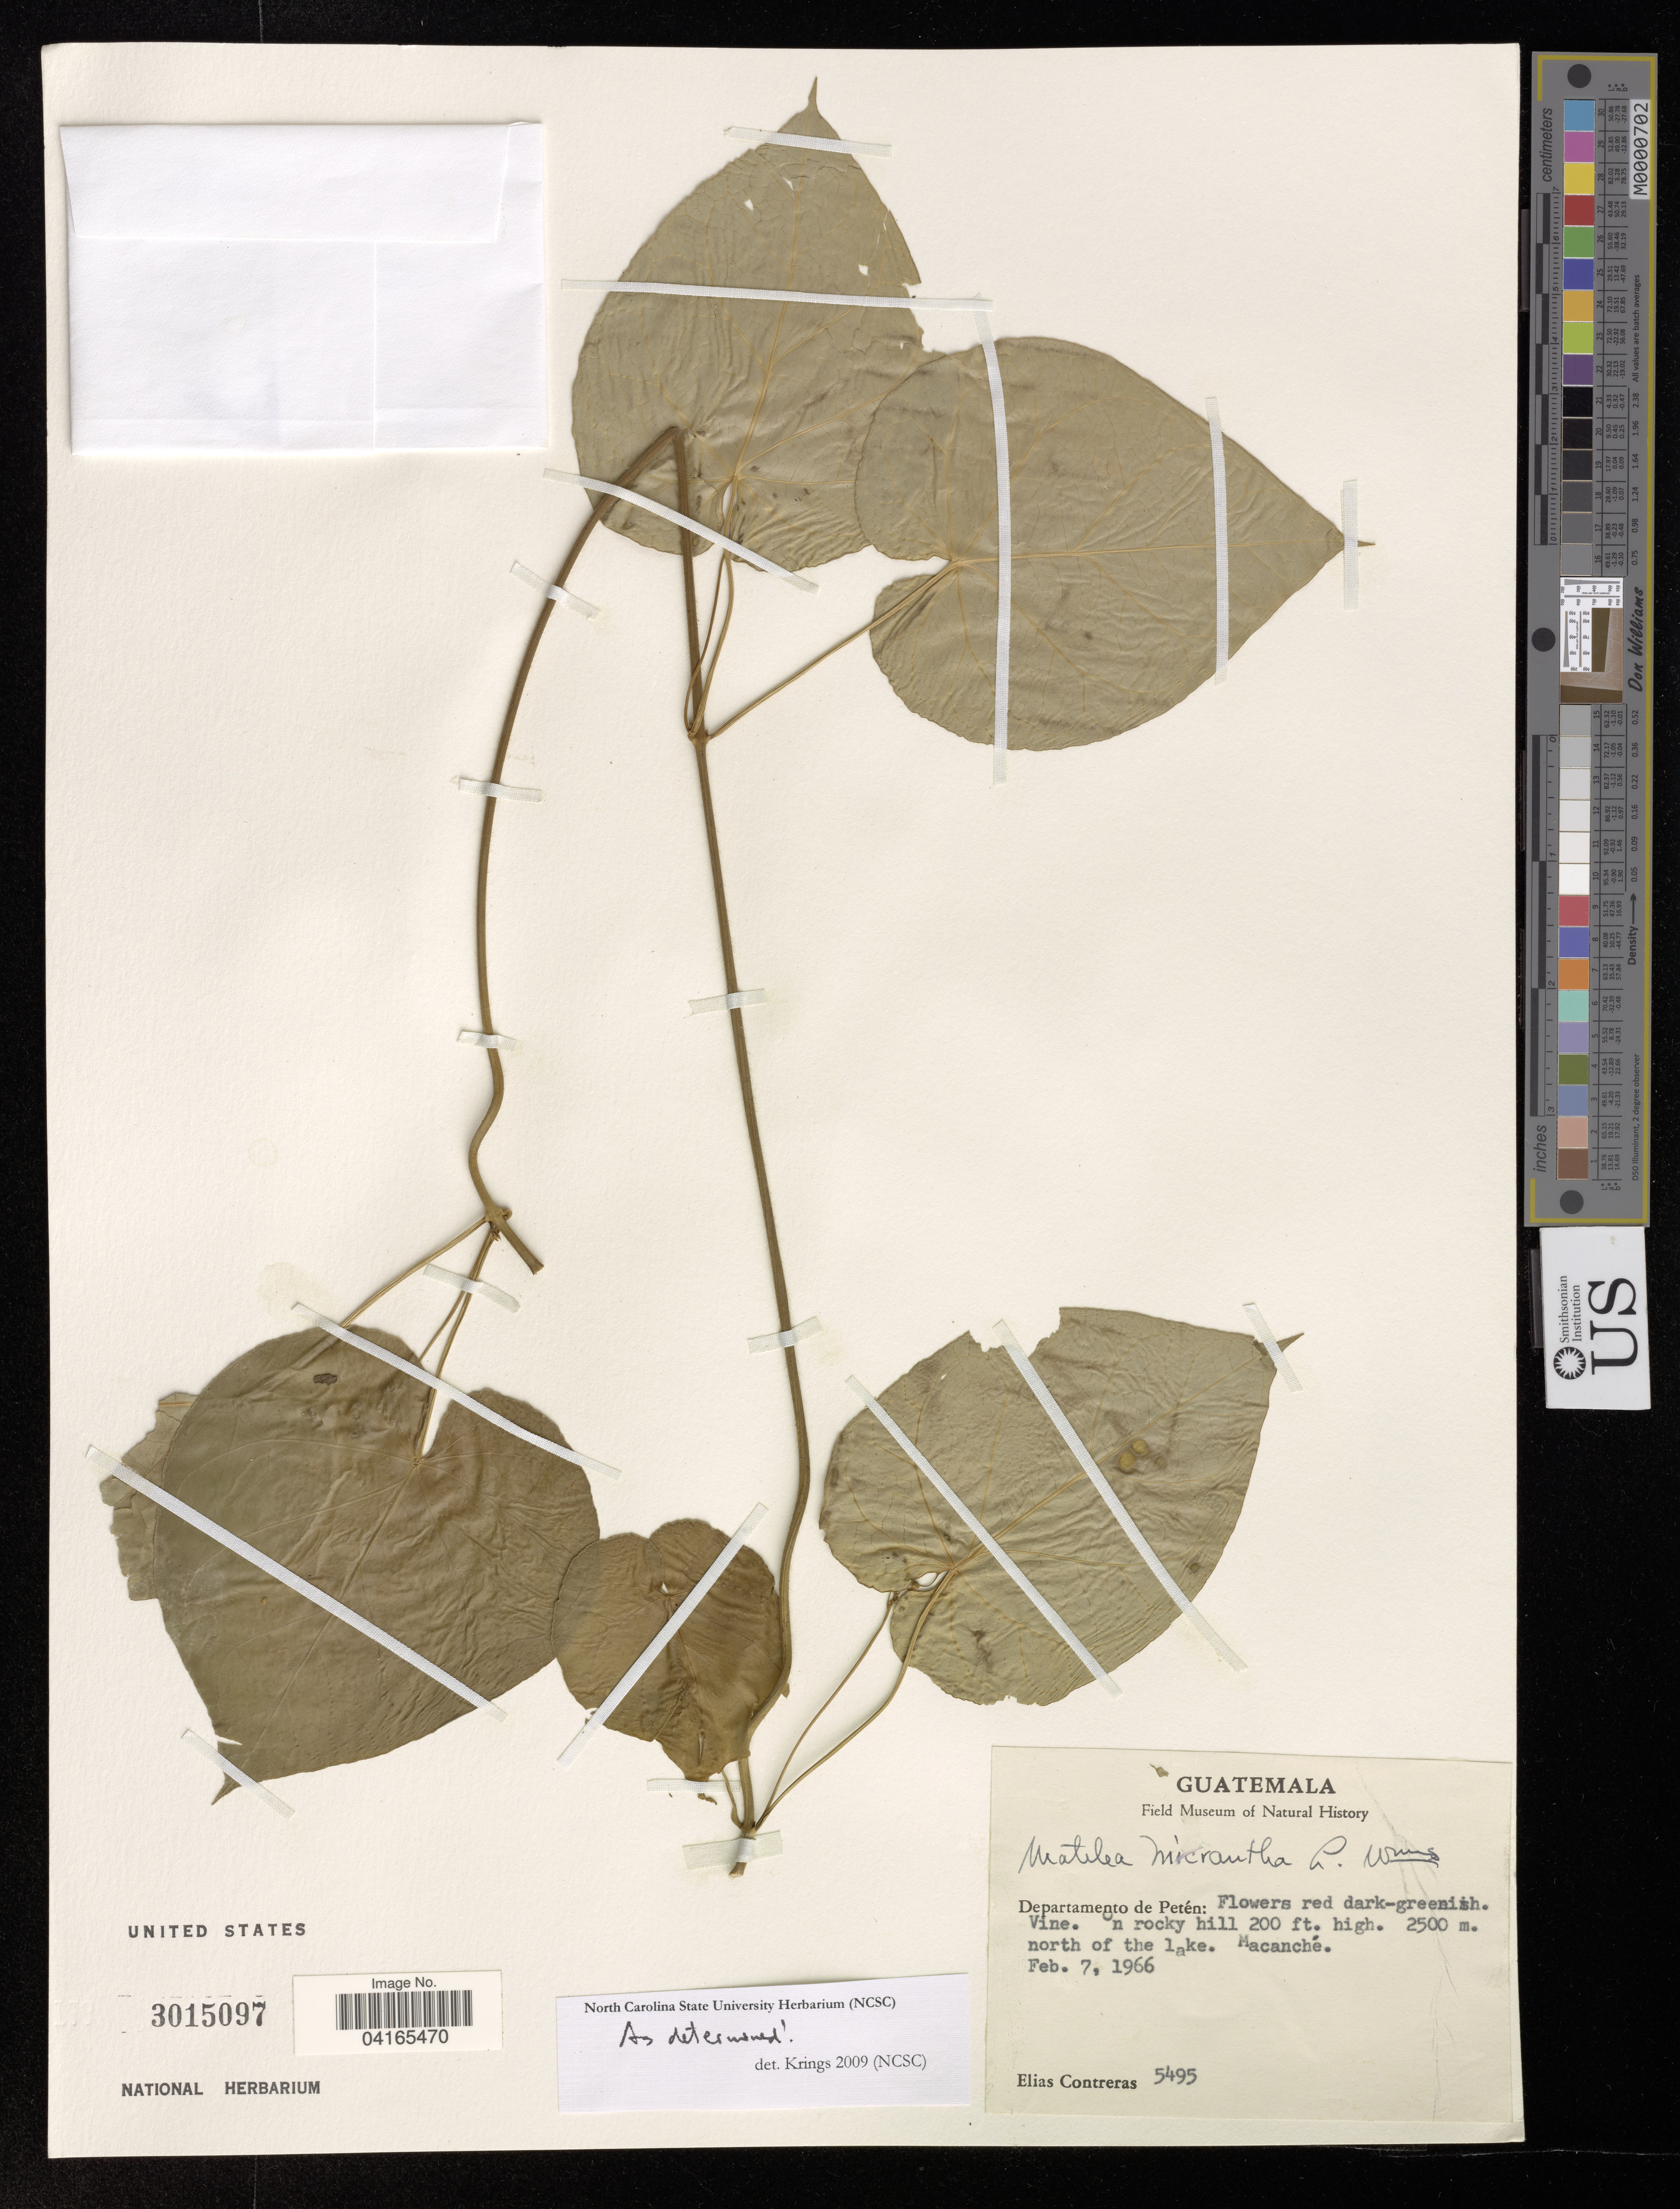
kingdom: Plantae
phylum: Tracheophyta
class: Magnoliopsida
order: Gentianales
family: Apocynaceae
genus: Matelea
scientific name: Matelea micrantha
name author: L.O. Williams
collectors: E. Contreras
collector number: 5495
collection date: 1966-02-07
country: Guatemala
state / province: El Peten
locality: Departamento de Petén. 2500 m. north of the lake. Macanché.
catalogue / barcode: US 3015097